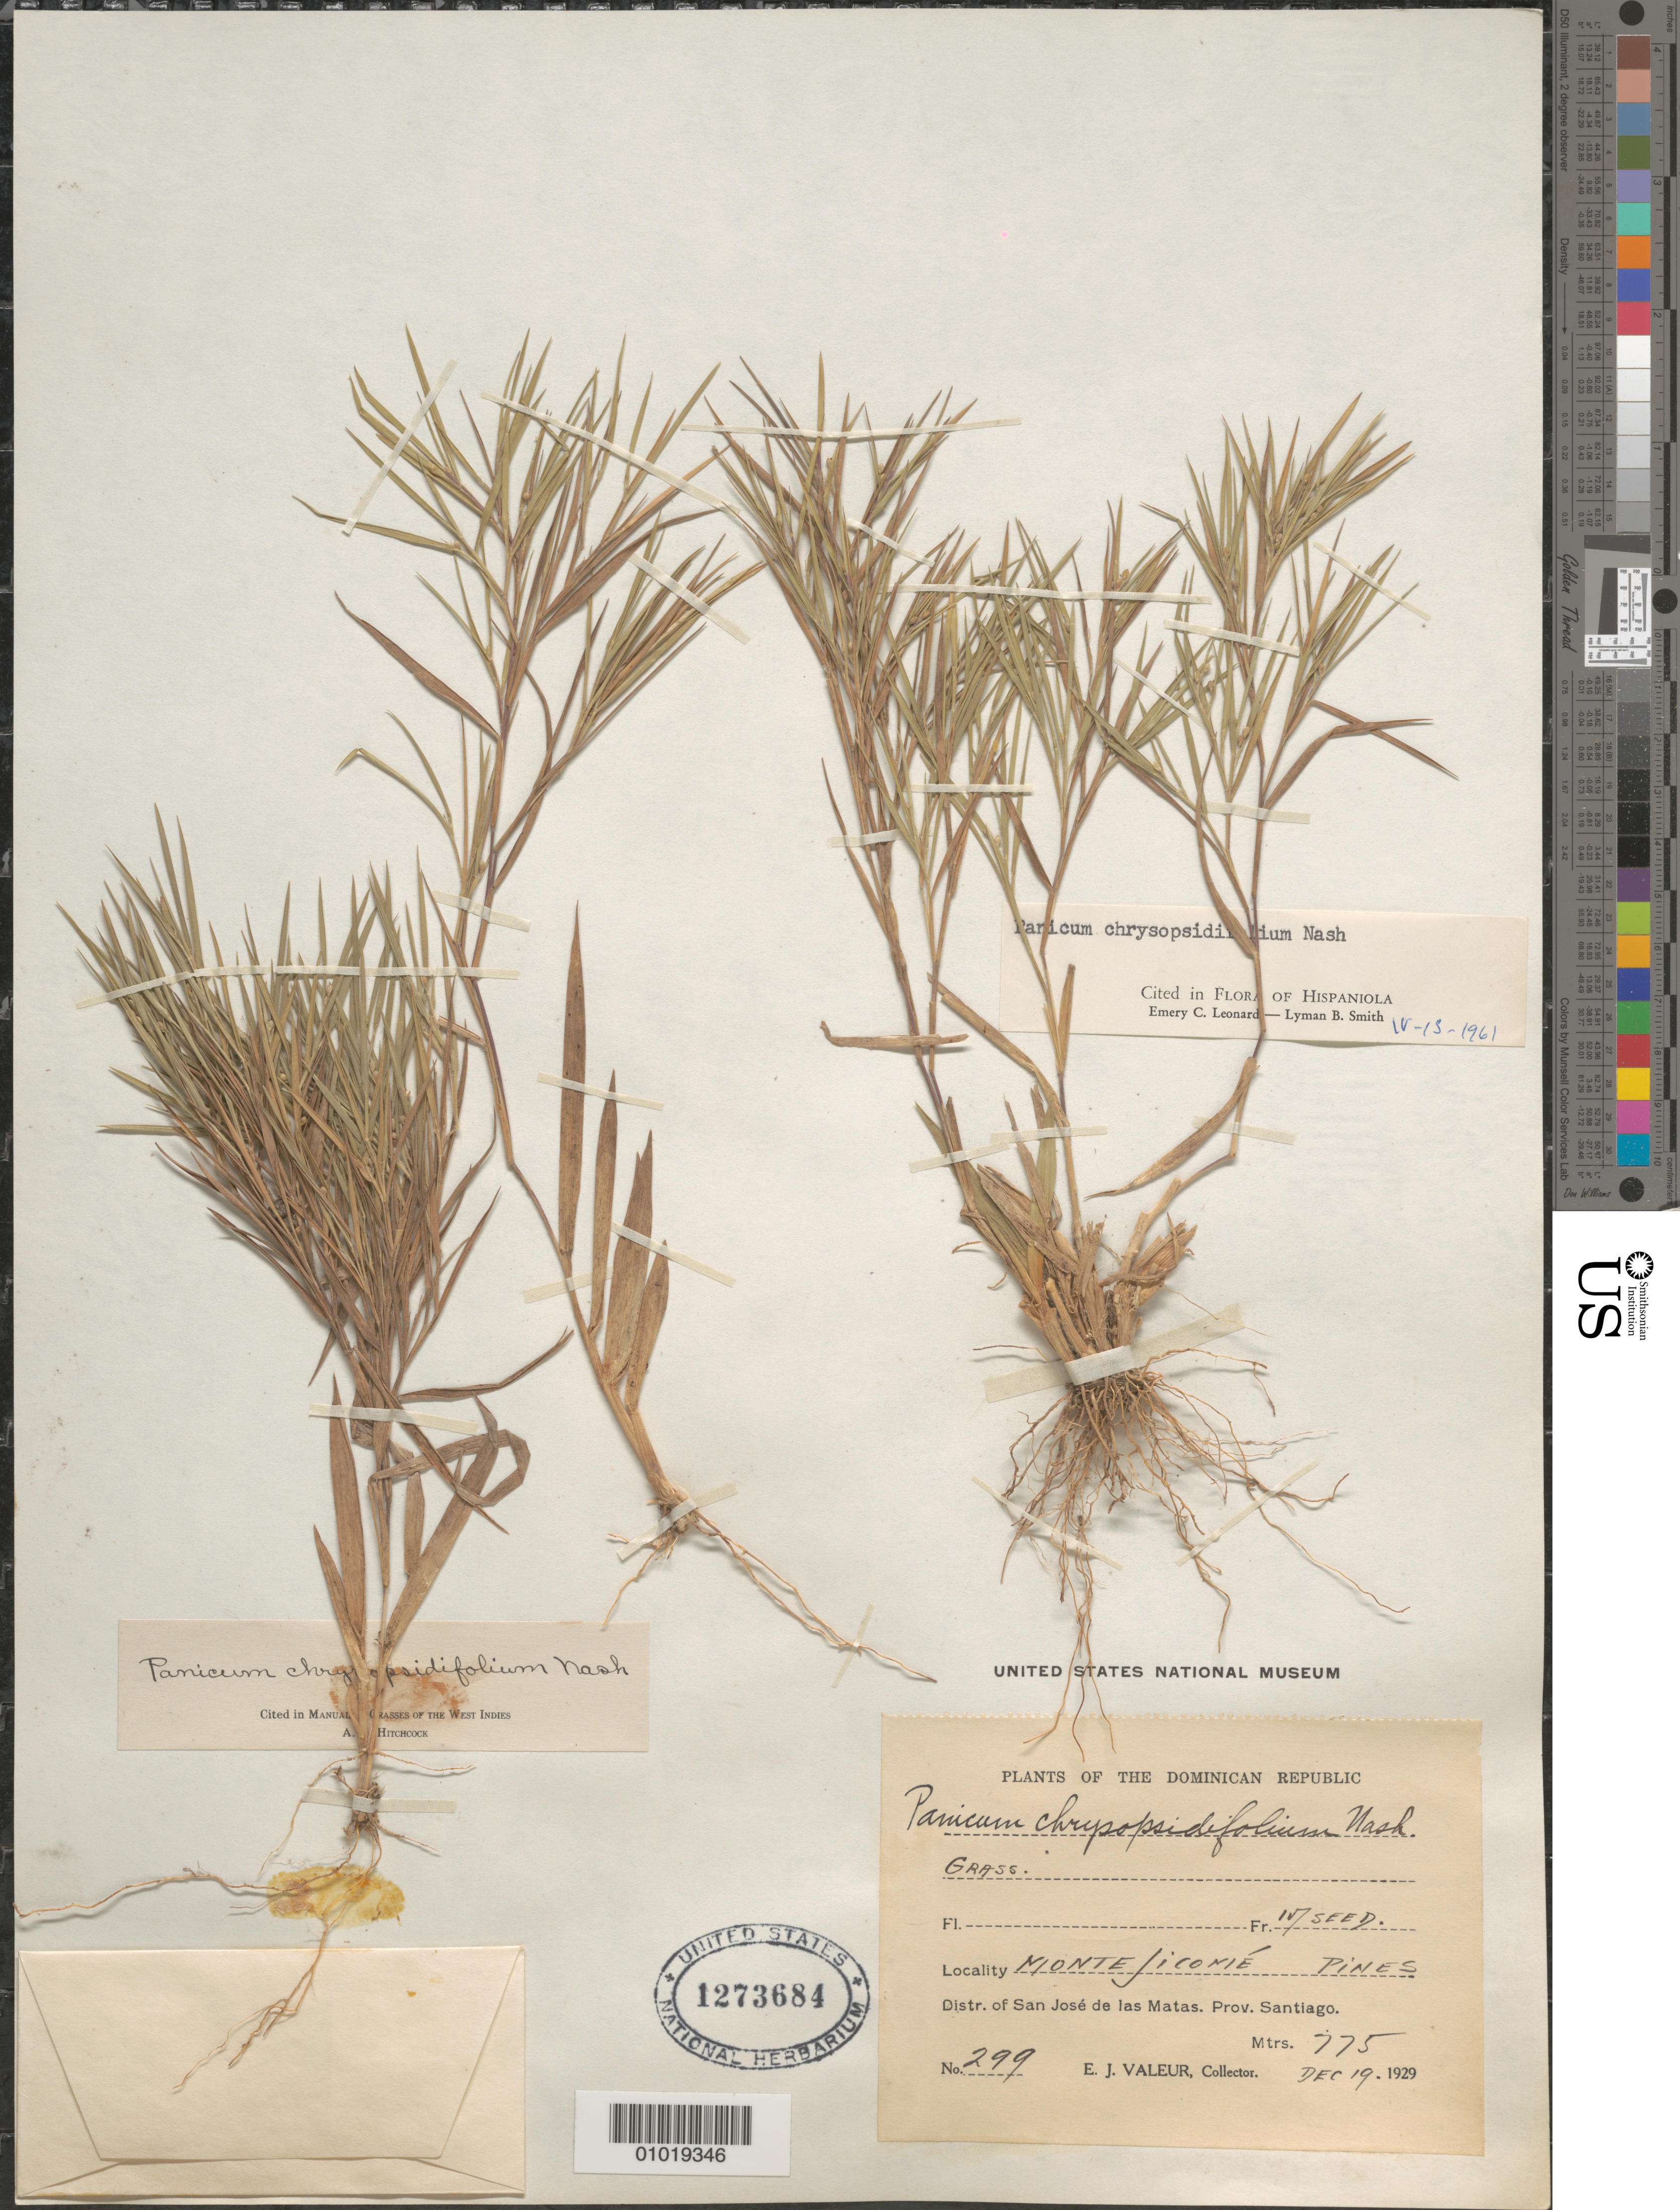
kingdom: Plantae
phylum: Tracheophyta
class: Liliopsida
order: Poales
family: Poaceae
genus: Panicum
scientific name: Panicum chrysopsidifolium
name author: Nash ex Small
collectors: E. Valeur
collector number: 299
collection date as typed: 19 Dec 1929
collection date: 1929-12-19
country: Dominican Republic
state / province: Santiago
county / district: San José de las Matas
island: Hispaniola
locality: Monte Jicome, pines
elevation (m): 775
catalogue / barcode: US 1273684